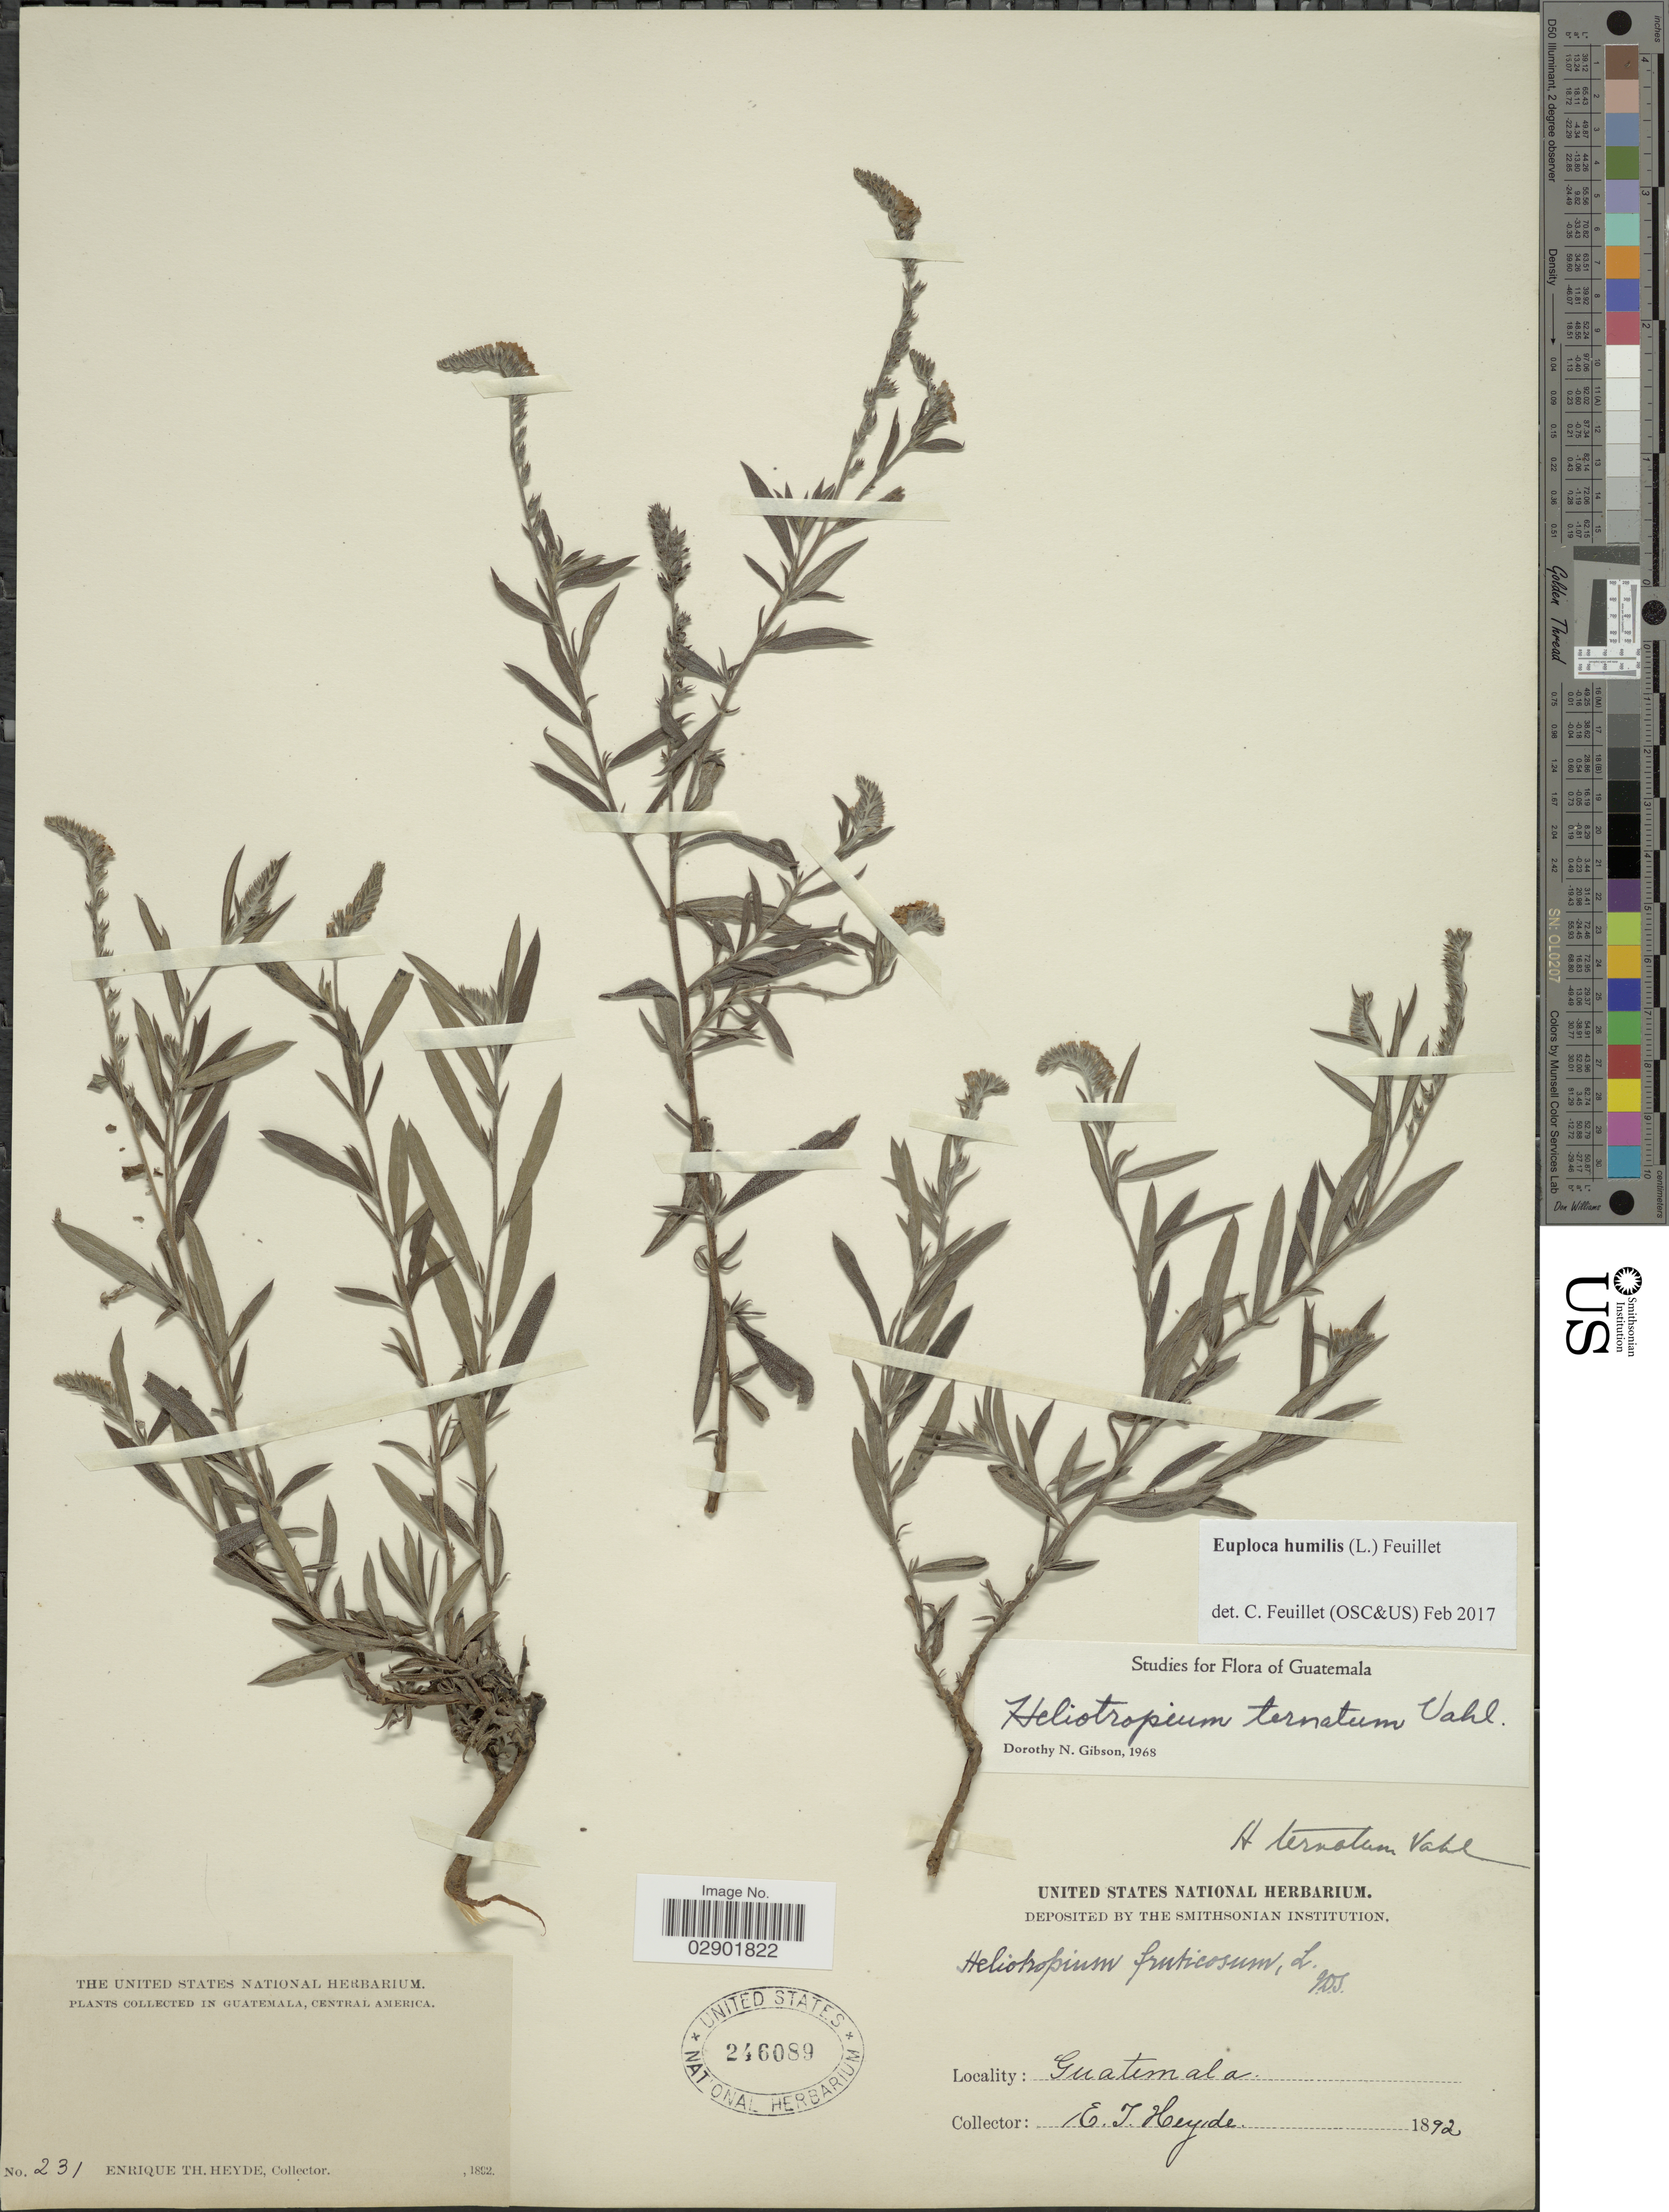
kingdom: Plantae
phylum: Tracheophyta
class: Magnoliopsida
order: Boraginales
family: Heliotropiaceae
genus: Euploca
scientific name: Euploca humilis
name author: (L.) Feuillet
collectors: E. T. Heyde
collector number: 231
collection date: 1892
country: Guatemala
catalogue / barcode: US 246089